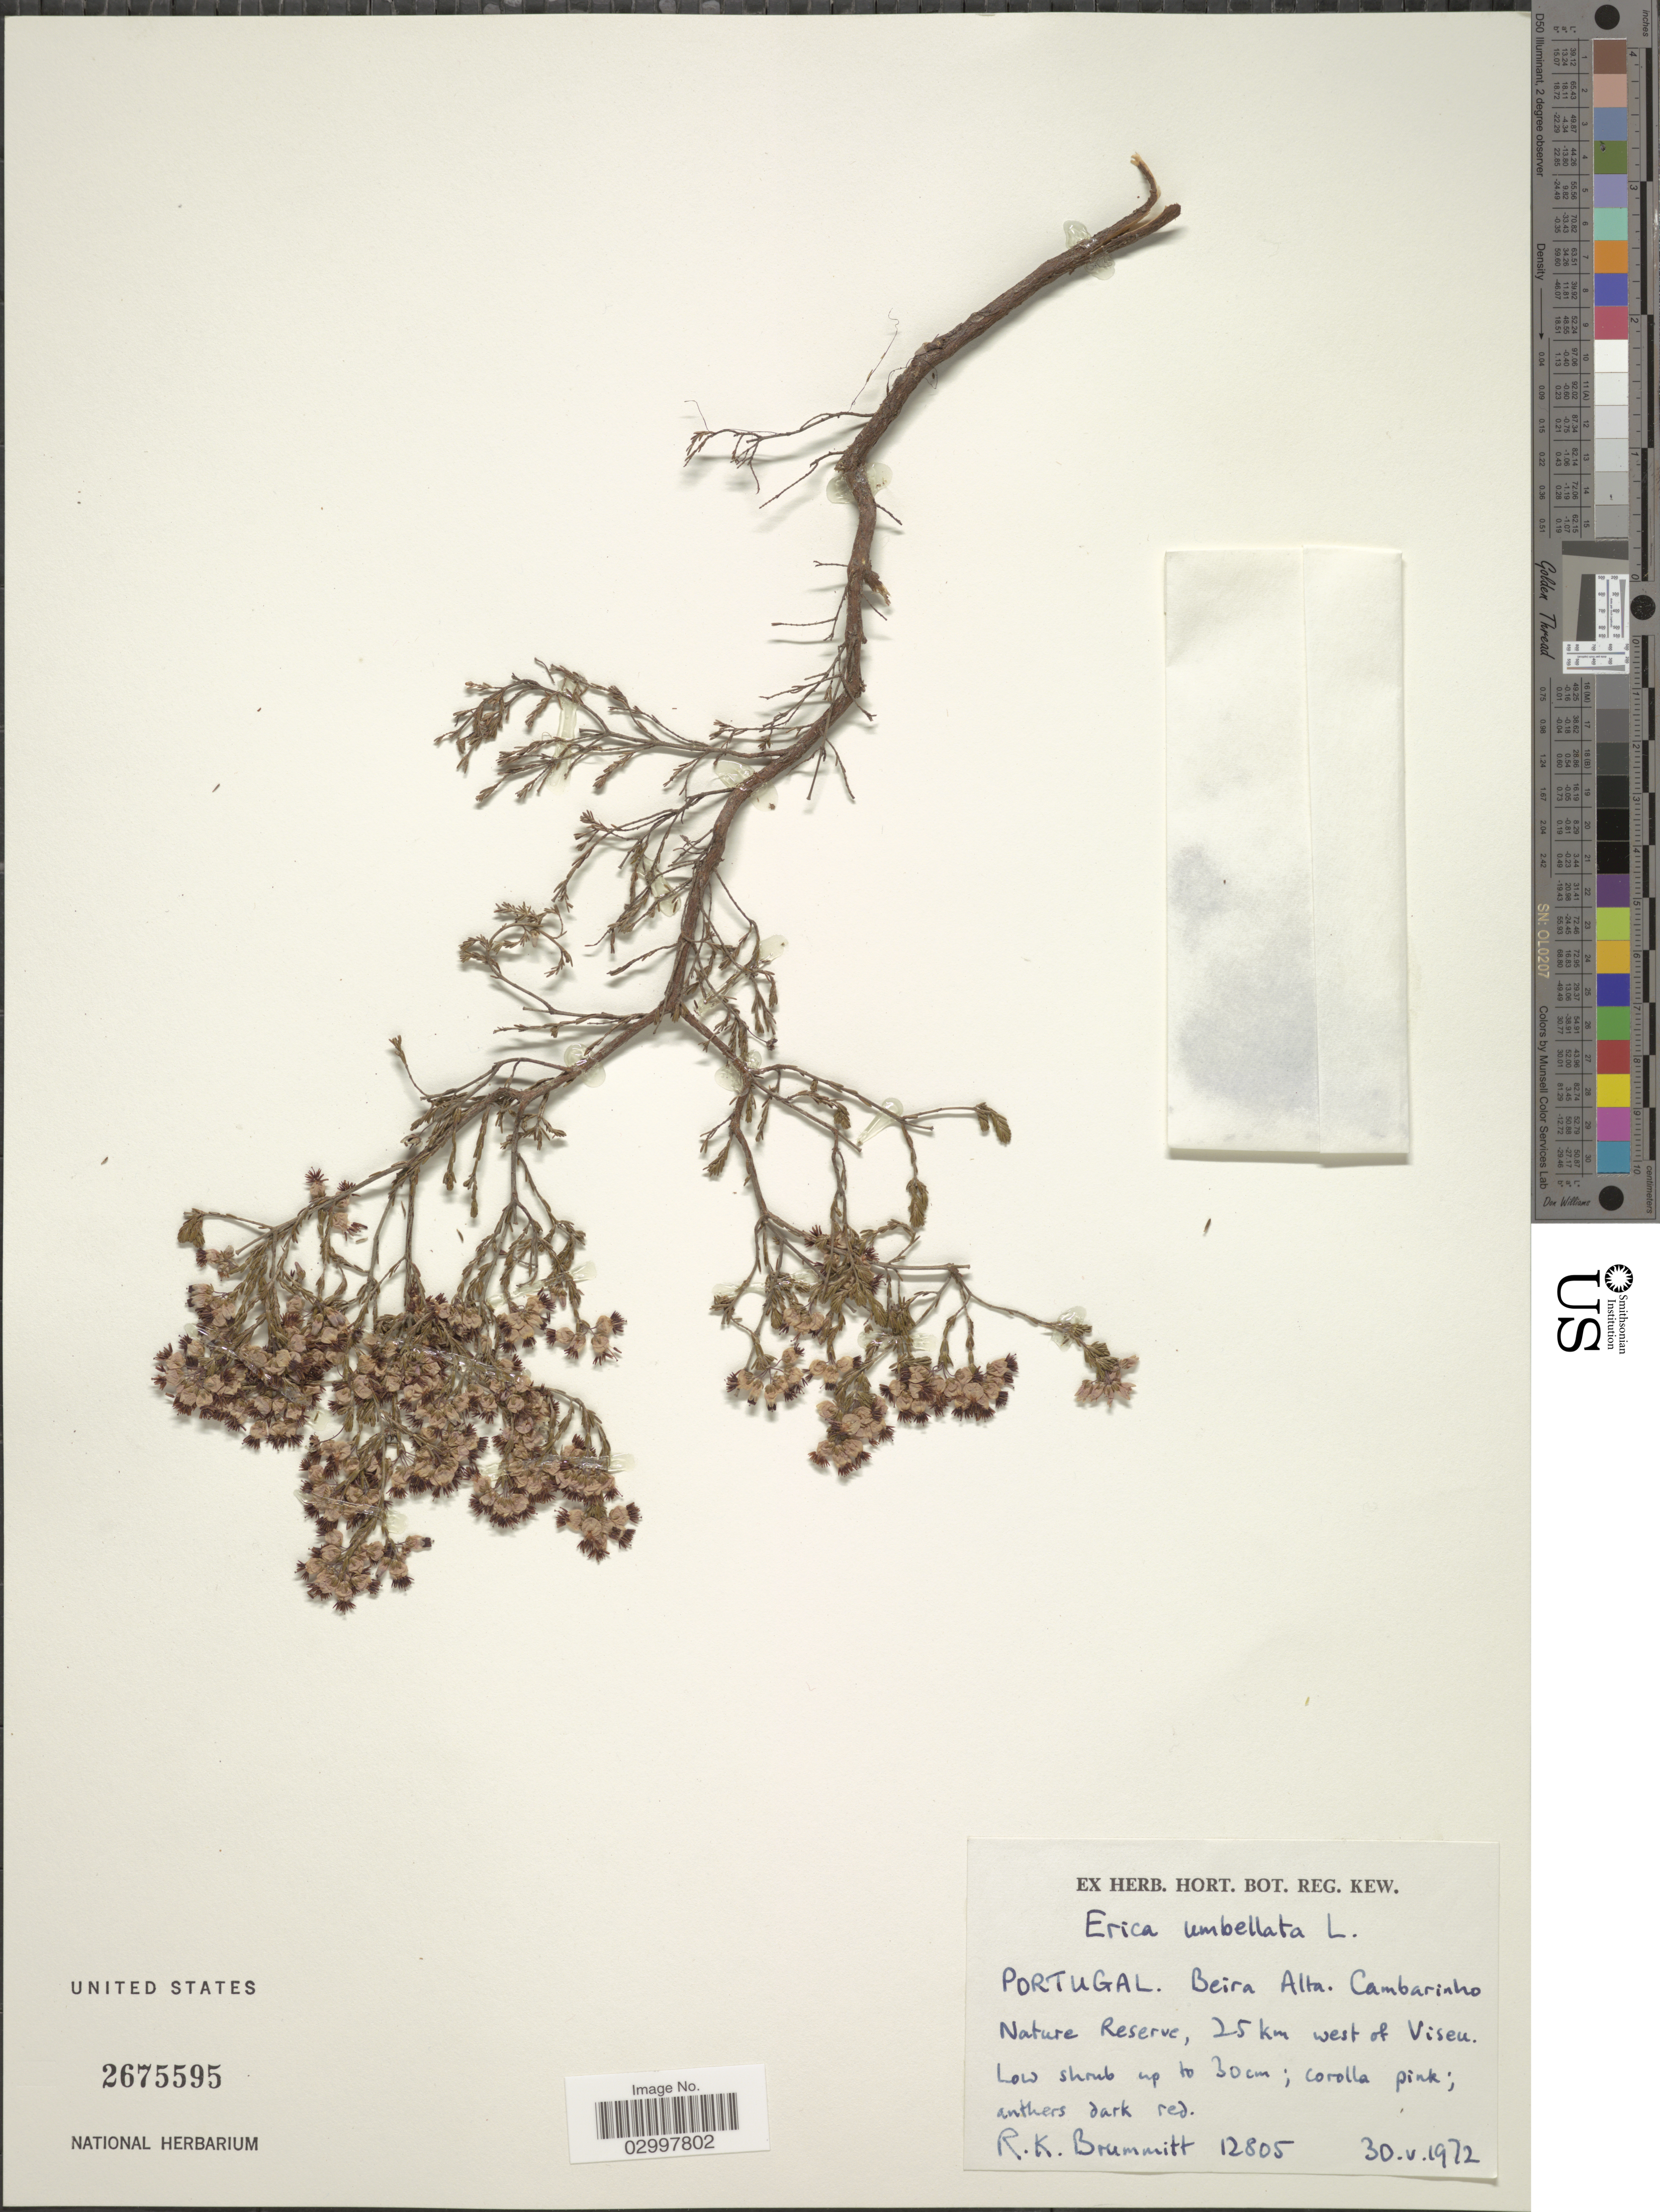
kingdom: Plantae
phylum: Tracheophyta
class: Magnoliopsida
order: Ericales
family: Ericaceae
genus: Erica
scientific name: Erica umbellata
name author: L.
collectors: R. Brummitt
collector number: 12805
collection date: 1972-05-30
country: Portugal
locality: Beira Alta. Cambarinho Nature Reserve, 25 km west of Viseu.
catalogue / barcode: US 2675595